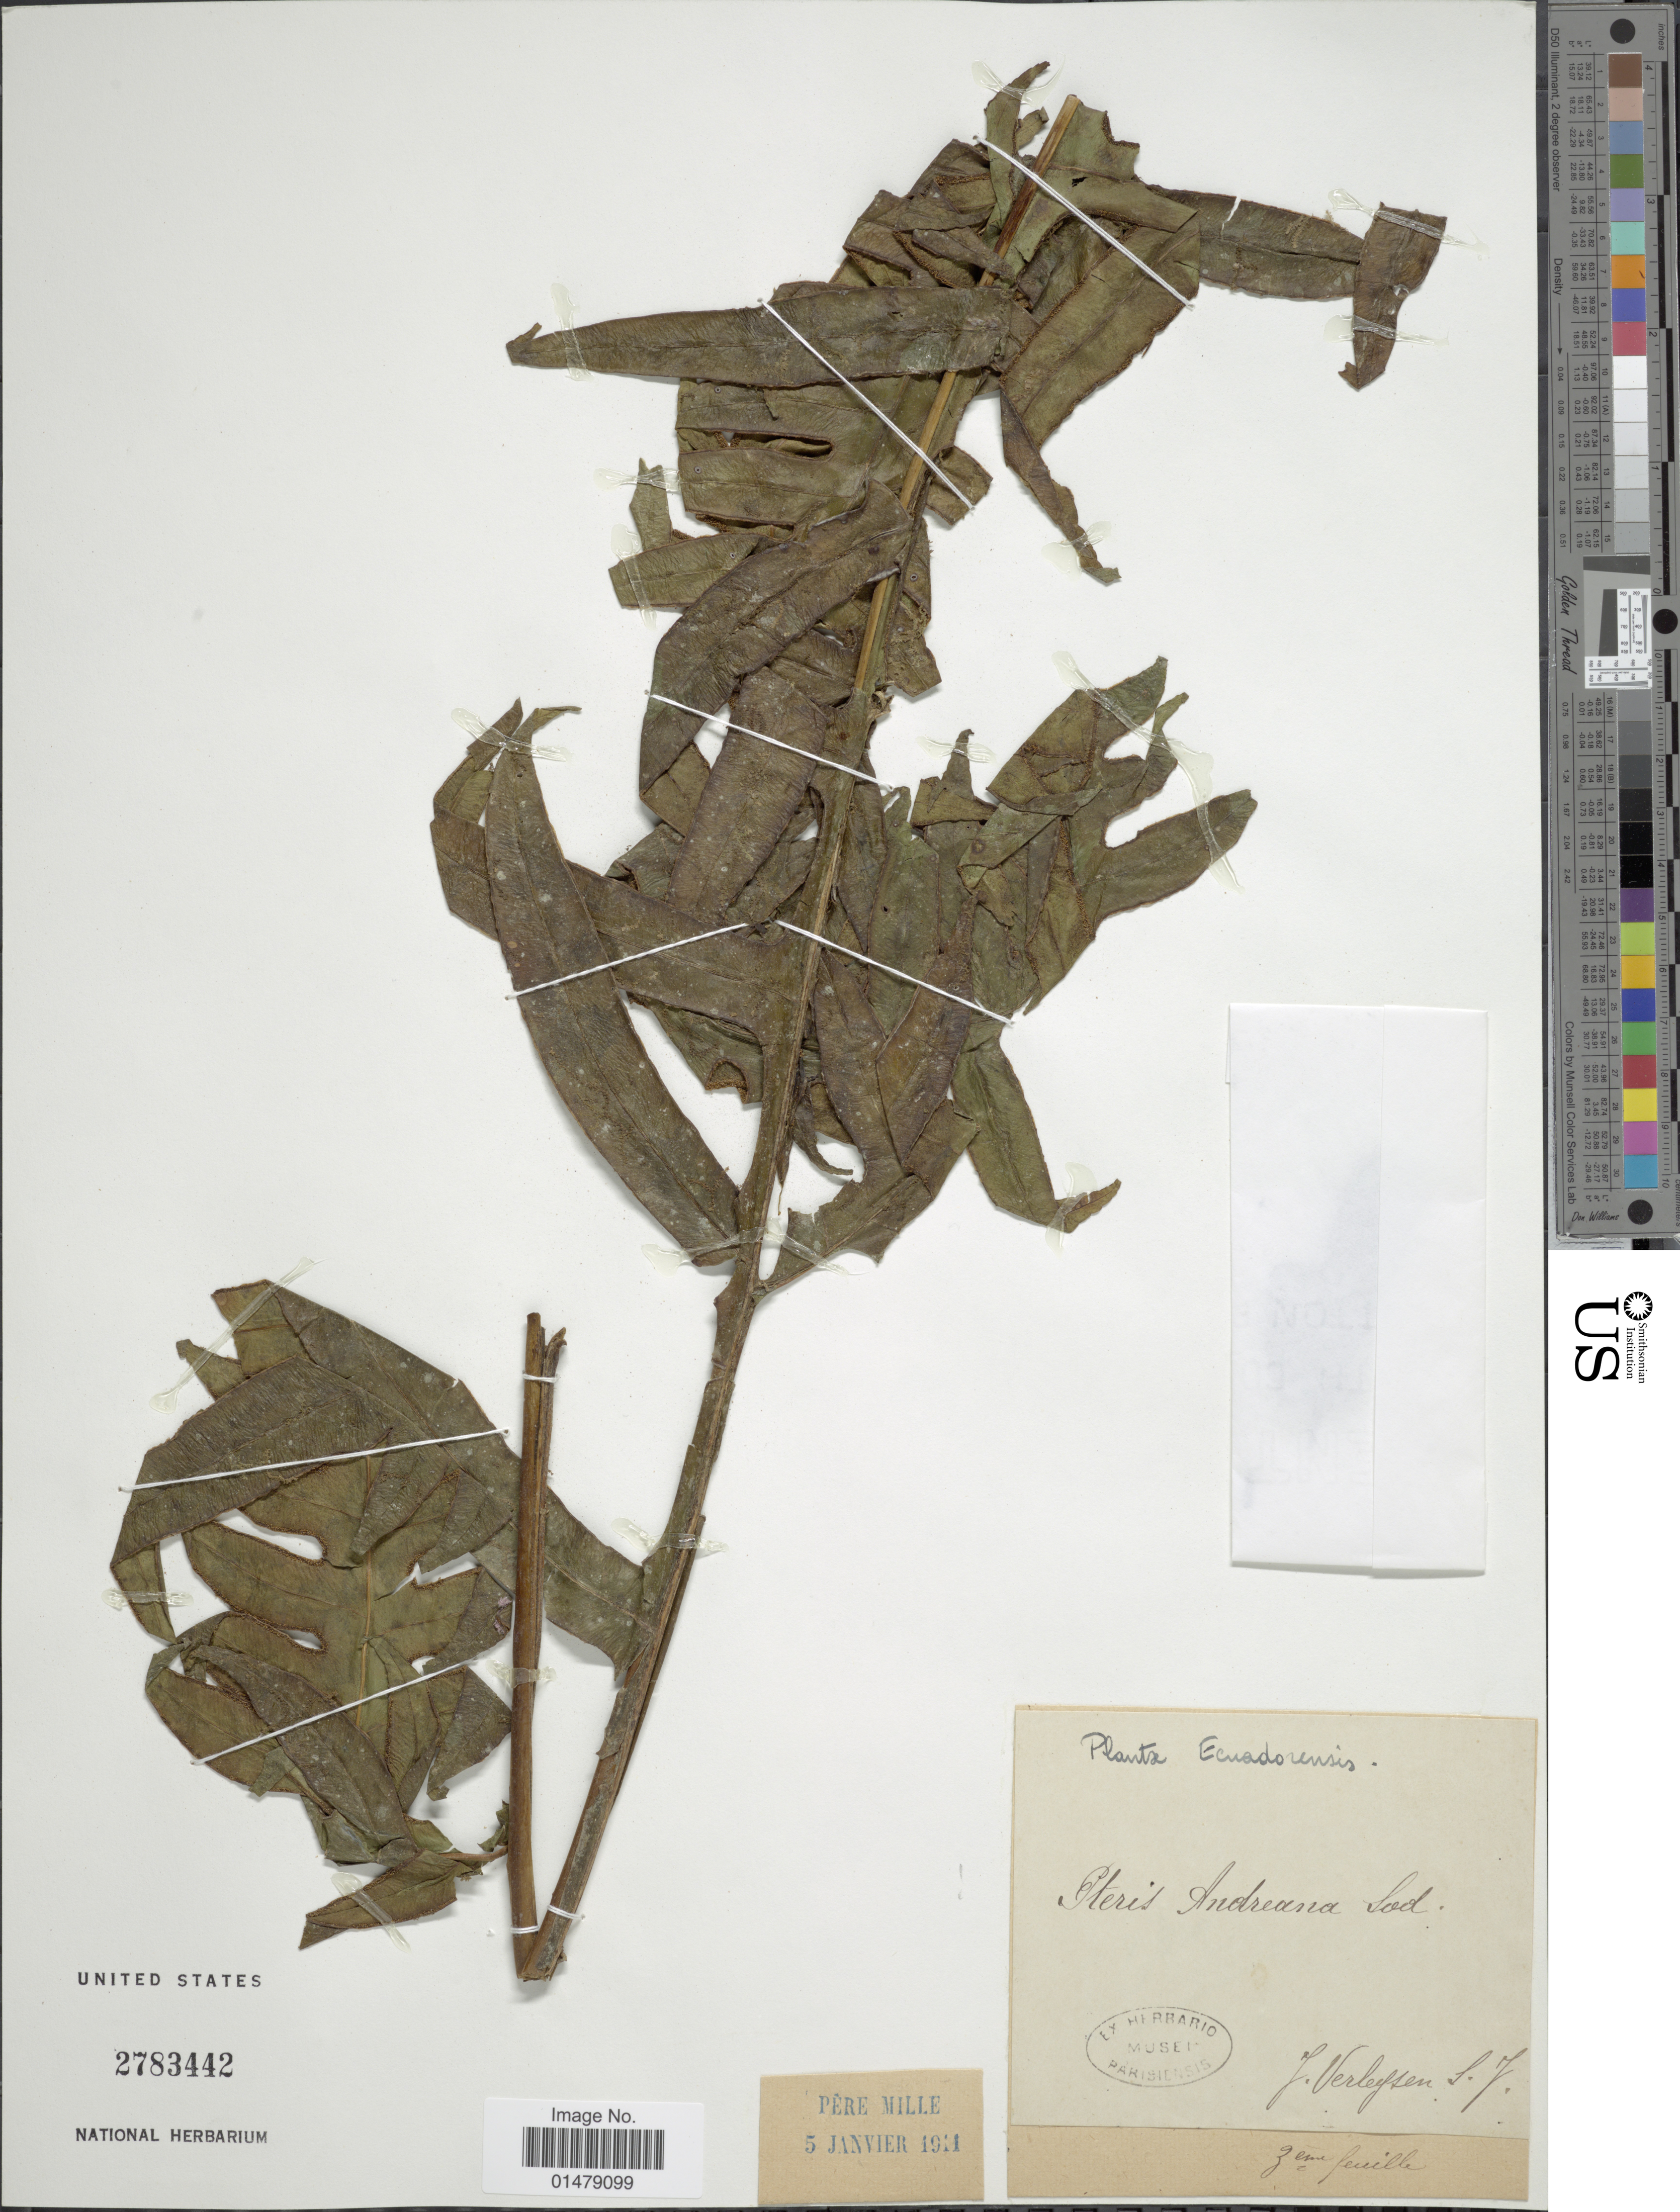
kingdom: Plantae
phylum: Tracheophyta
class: Polypodiopsida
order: Polypodiales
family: Pteridaceae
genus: Pteris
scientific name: Pteris andreana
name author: Sodiro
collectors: J. Verleysen S. J.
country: Ecuador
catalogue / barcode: US 2783442